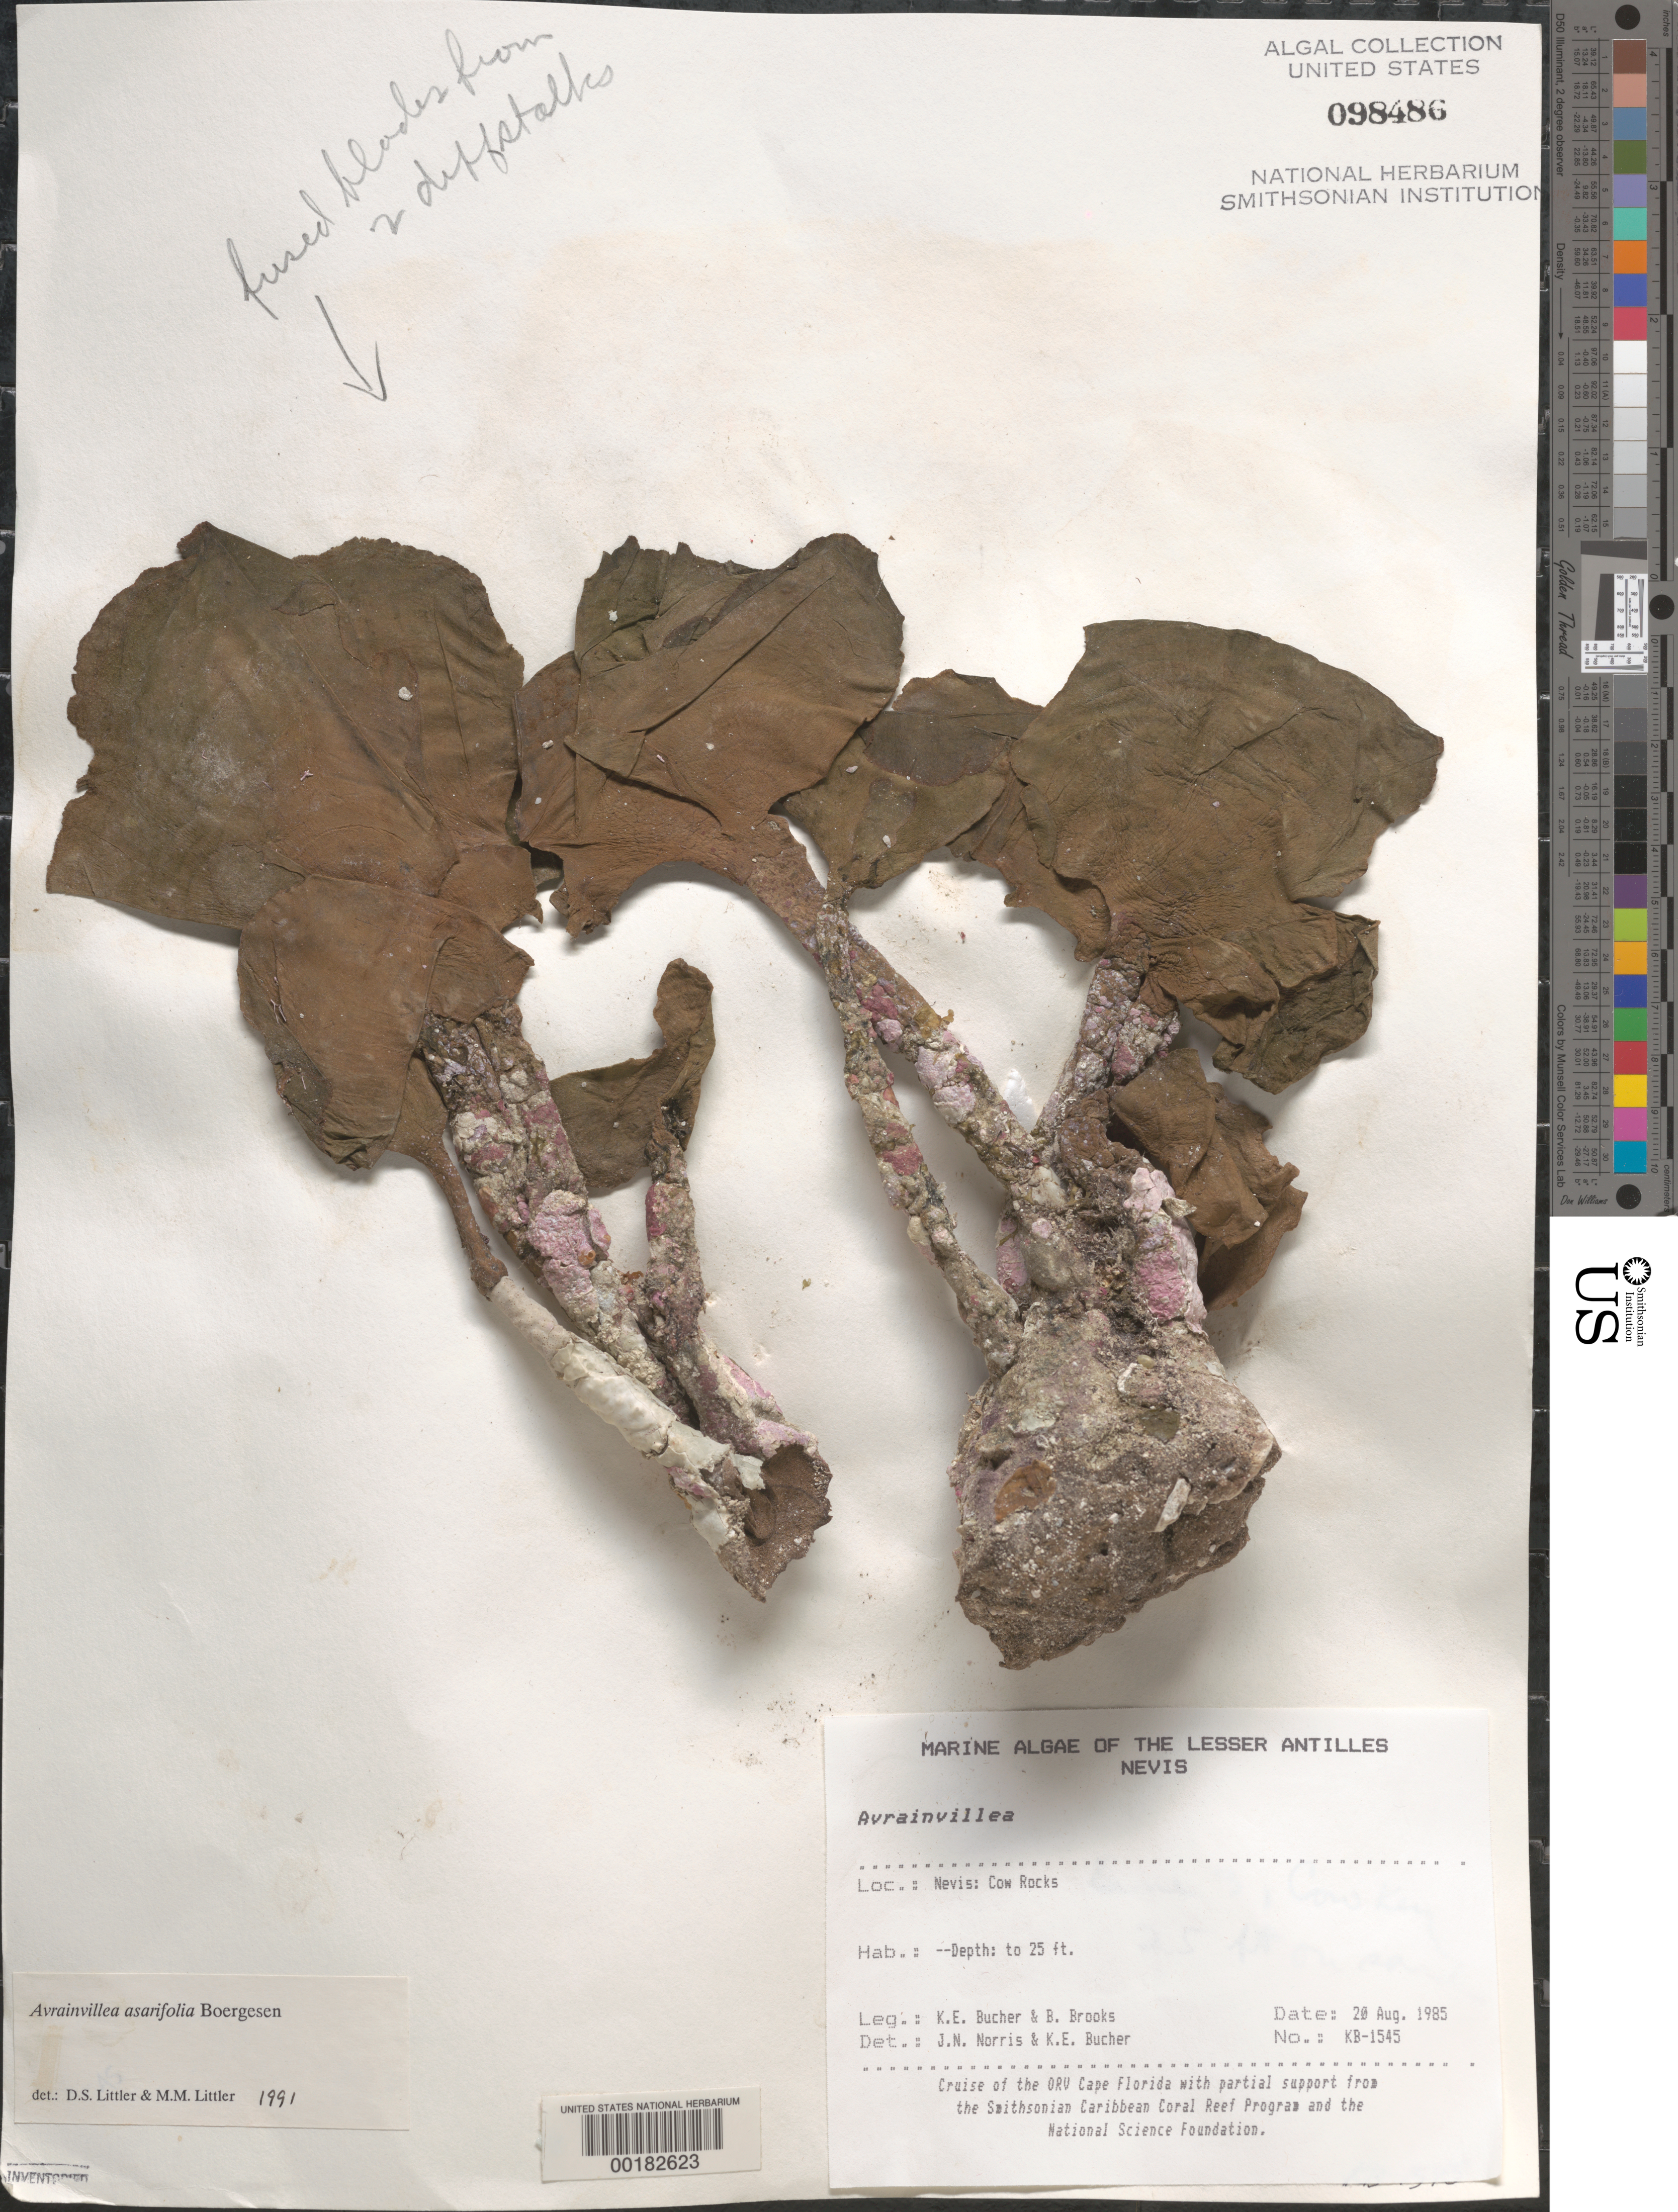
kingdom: Plantae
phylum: Chlorophyta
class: Ulvophyceae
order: Bryopsidales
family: Dichotomosiphonaceae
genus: Avrainvillea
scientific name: Avrainvillea asarifolia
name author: Børgesen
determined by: Littler, D. S.; Littler, M. M.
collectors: K. E. Bucher & B. Brooks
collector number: Kb-1545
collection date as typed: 20 Aug 1985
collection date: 1985-08-20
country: St. Christopher-Nevis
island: Nevis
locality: Cow Rocks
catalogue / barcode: US 98486